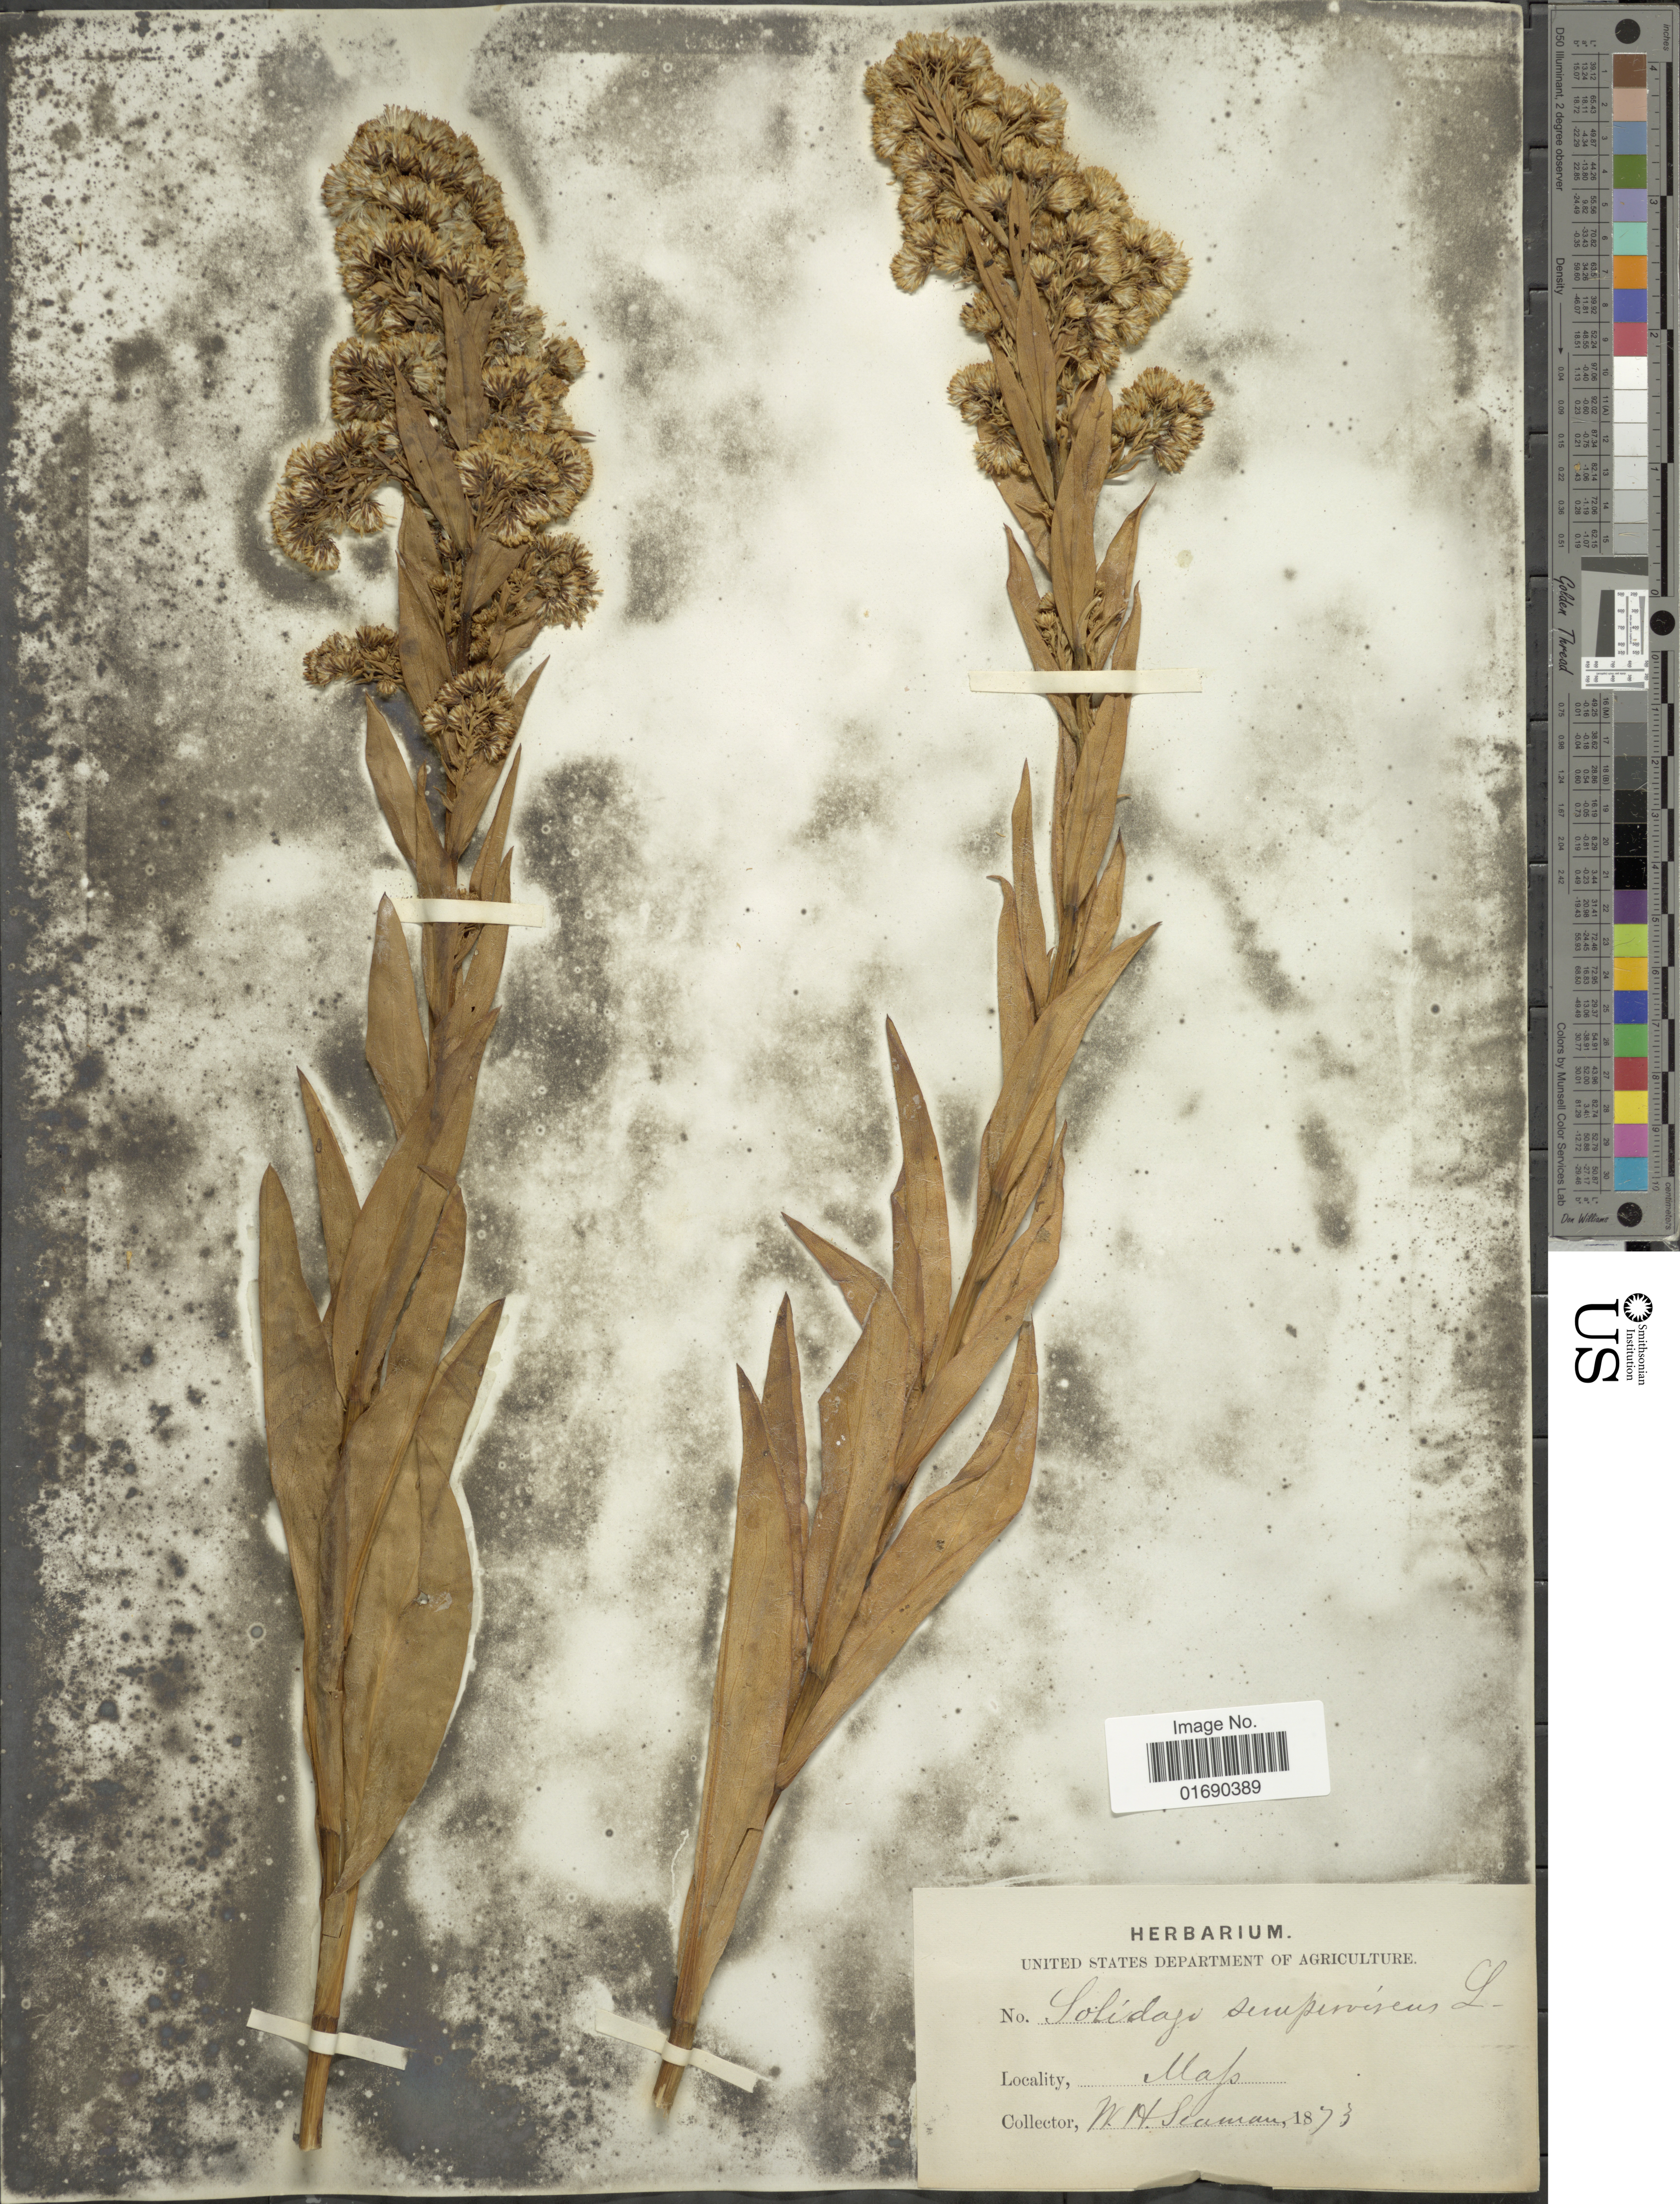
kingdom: Plantae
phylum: Tracheophyta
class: Magnoliopsida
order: Asterales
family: Asteraceae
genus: Solidago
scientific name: Solidago sempervirens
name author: L.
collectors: W. Seaman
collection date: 1873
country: United States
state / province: Massachusetts